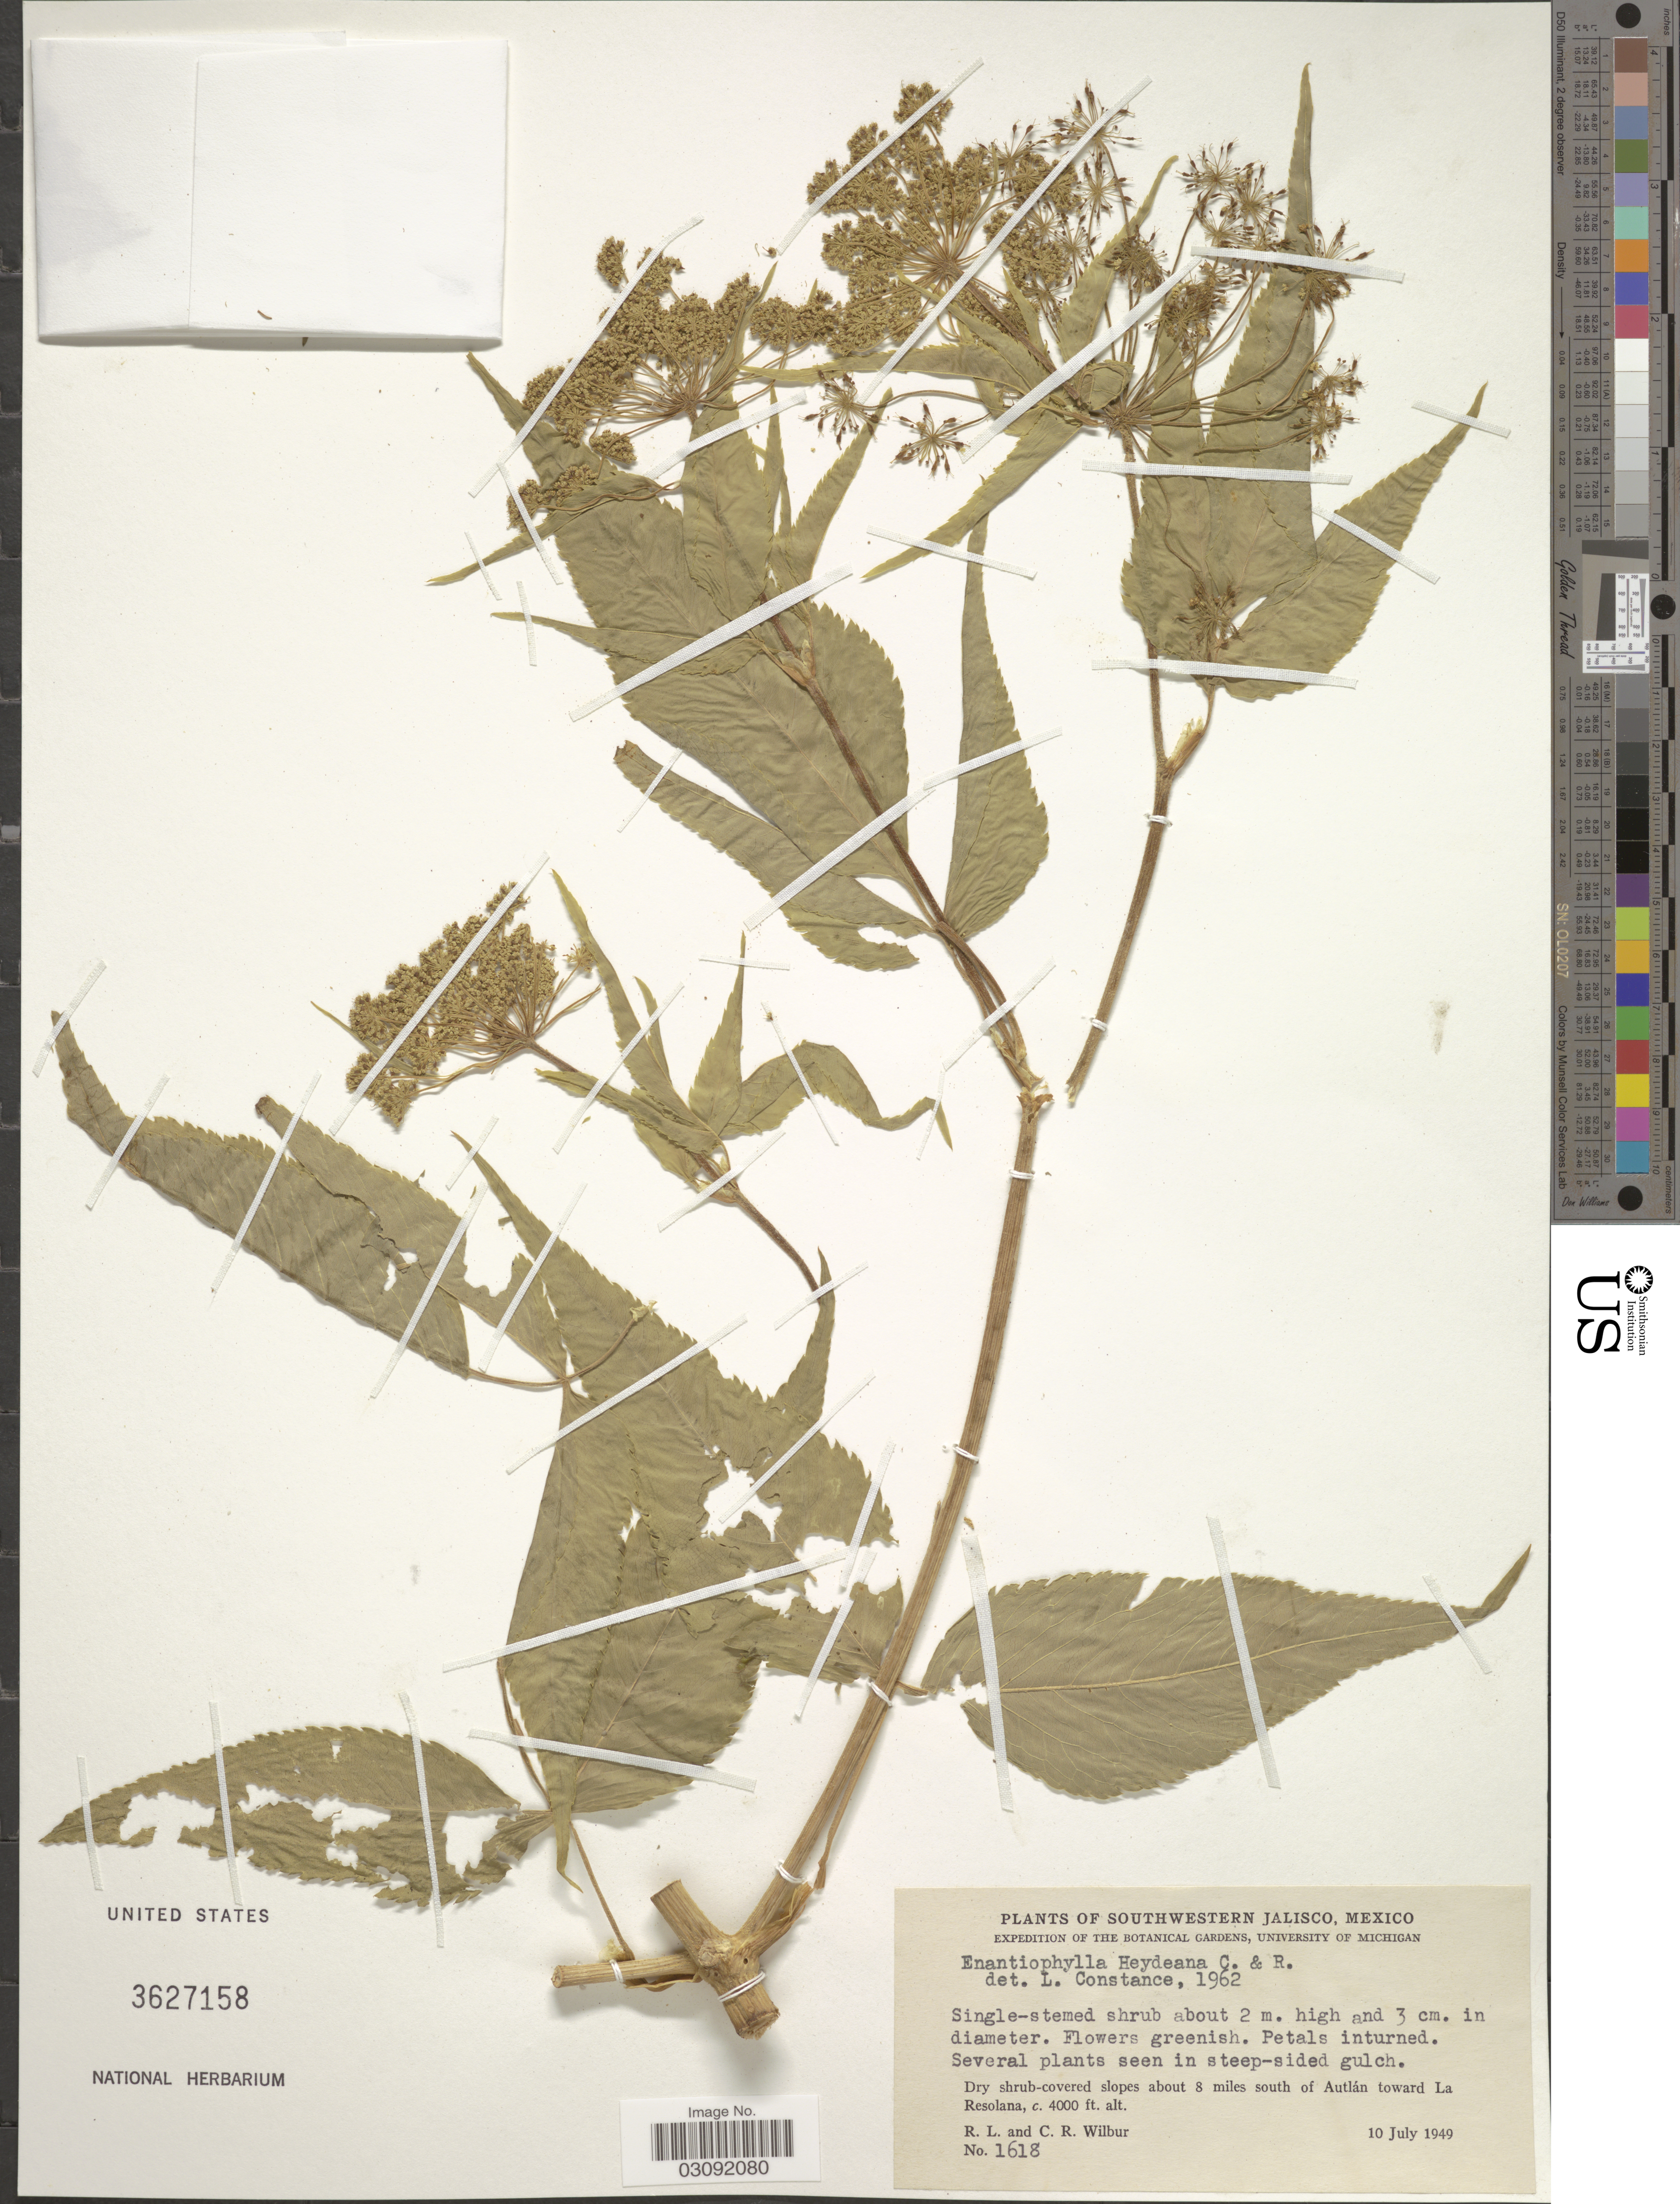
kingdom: Plantae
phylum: Tracheophyta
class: Magnoliopsida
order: Apiales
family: Apiaceae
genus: Enantiophylla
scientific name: Enantiophylla heydeana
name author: J.M. Coult. & Rose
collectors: R. L. Wilbur & C. Wilbur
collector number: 1618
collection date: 1949-07-10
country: Mexico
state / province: Jalisco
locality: Southwestern Jalisco. Dry shrub-covered slopes about 8 miles south of Autlán toward La Resolana.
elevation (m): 1219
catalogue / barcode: US 3627158